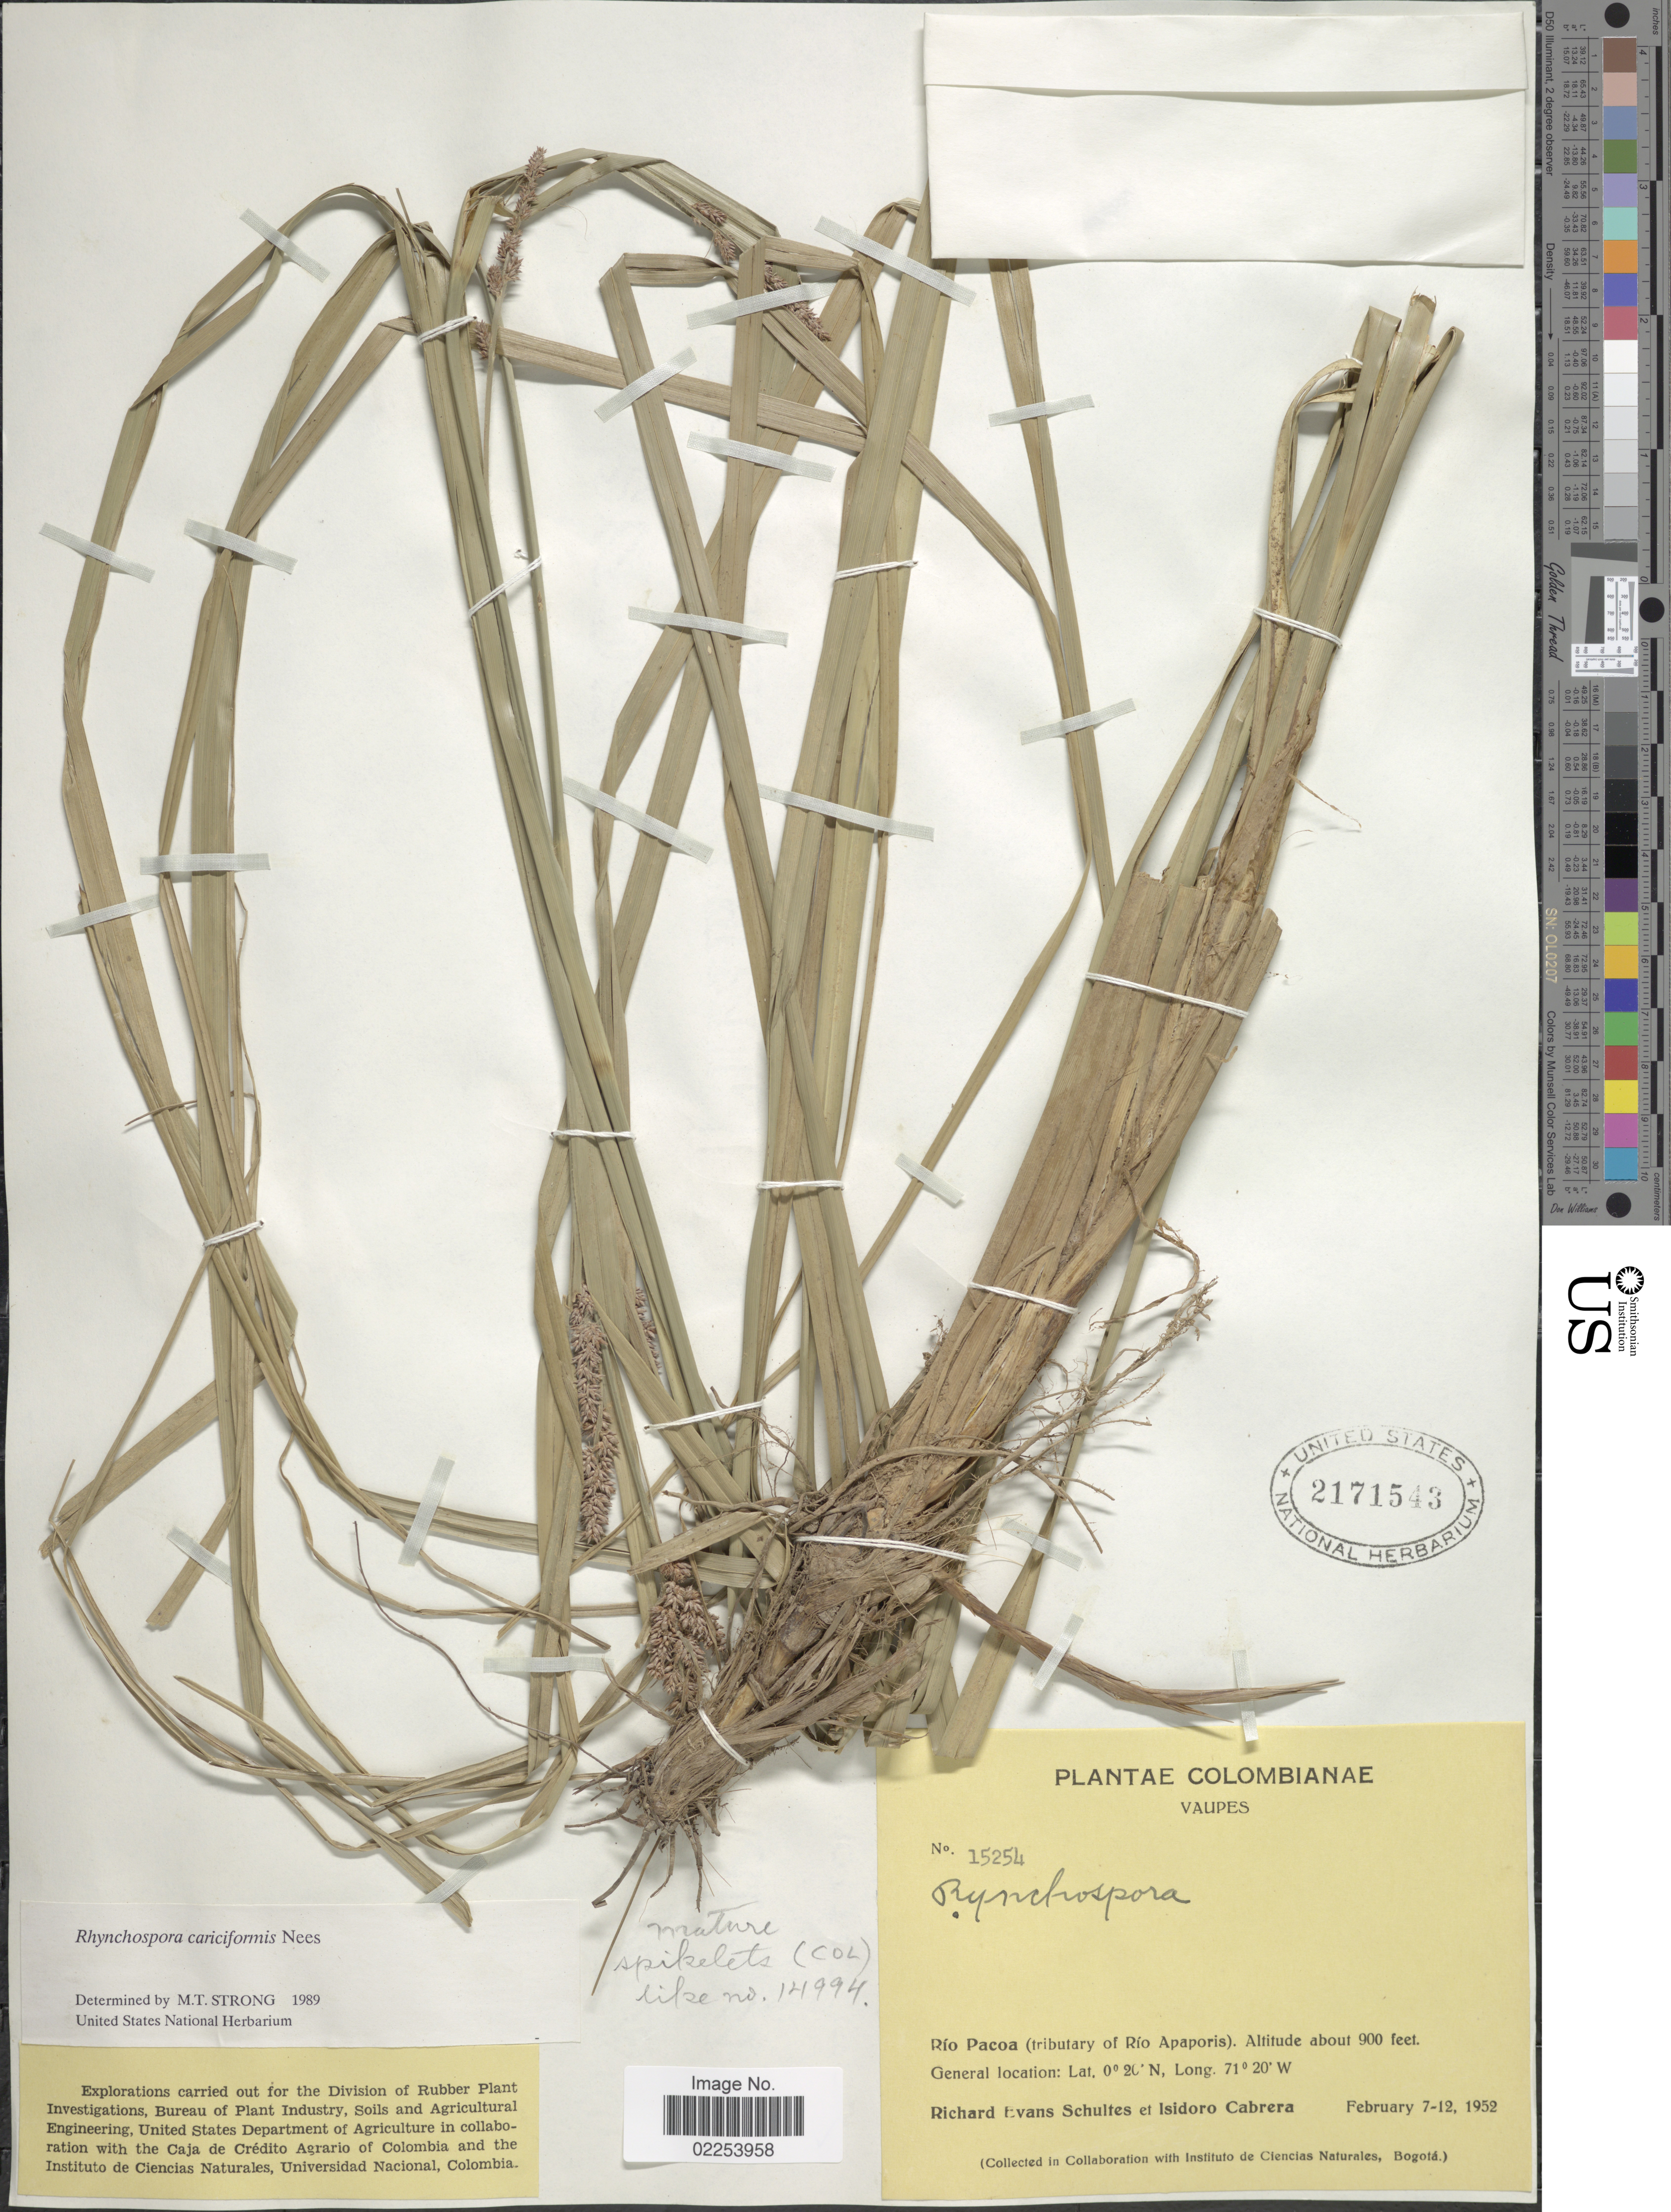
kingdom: Plantae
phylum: Tracheophyta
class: Liliopsida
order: Poales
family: Cyperaceae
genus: Rhynchospora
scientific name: Rhynchospora cariciformis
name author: Nees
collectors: R. E. Schultes & I. Cabrera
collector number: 15254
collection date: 1952-02-07/1952-02-12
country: Colombia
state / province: Vaupés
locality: Rio Pacoa (tributary of Rio Apaporis)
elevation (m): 274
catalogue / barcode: US 2171543